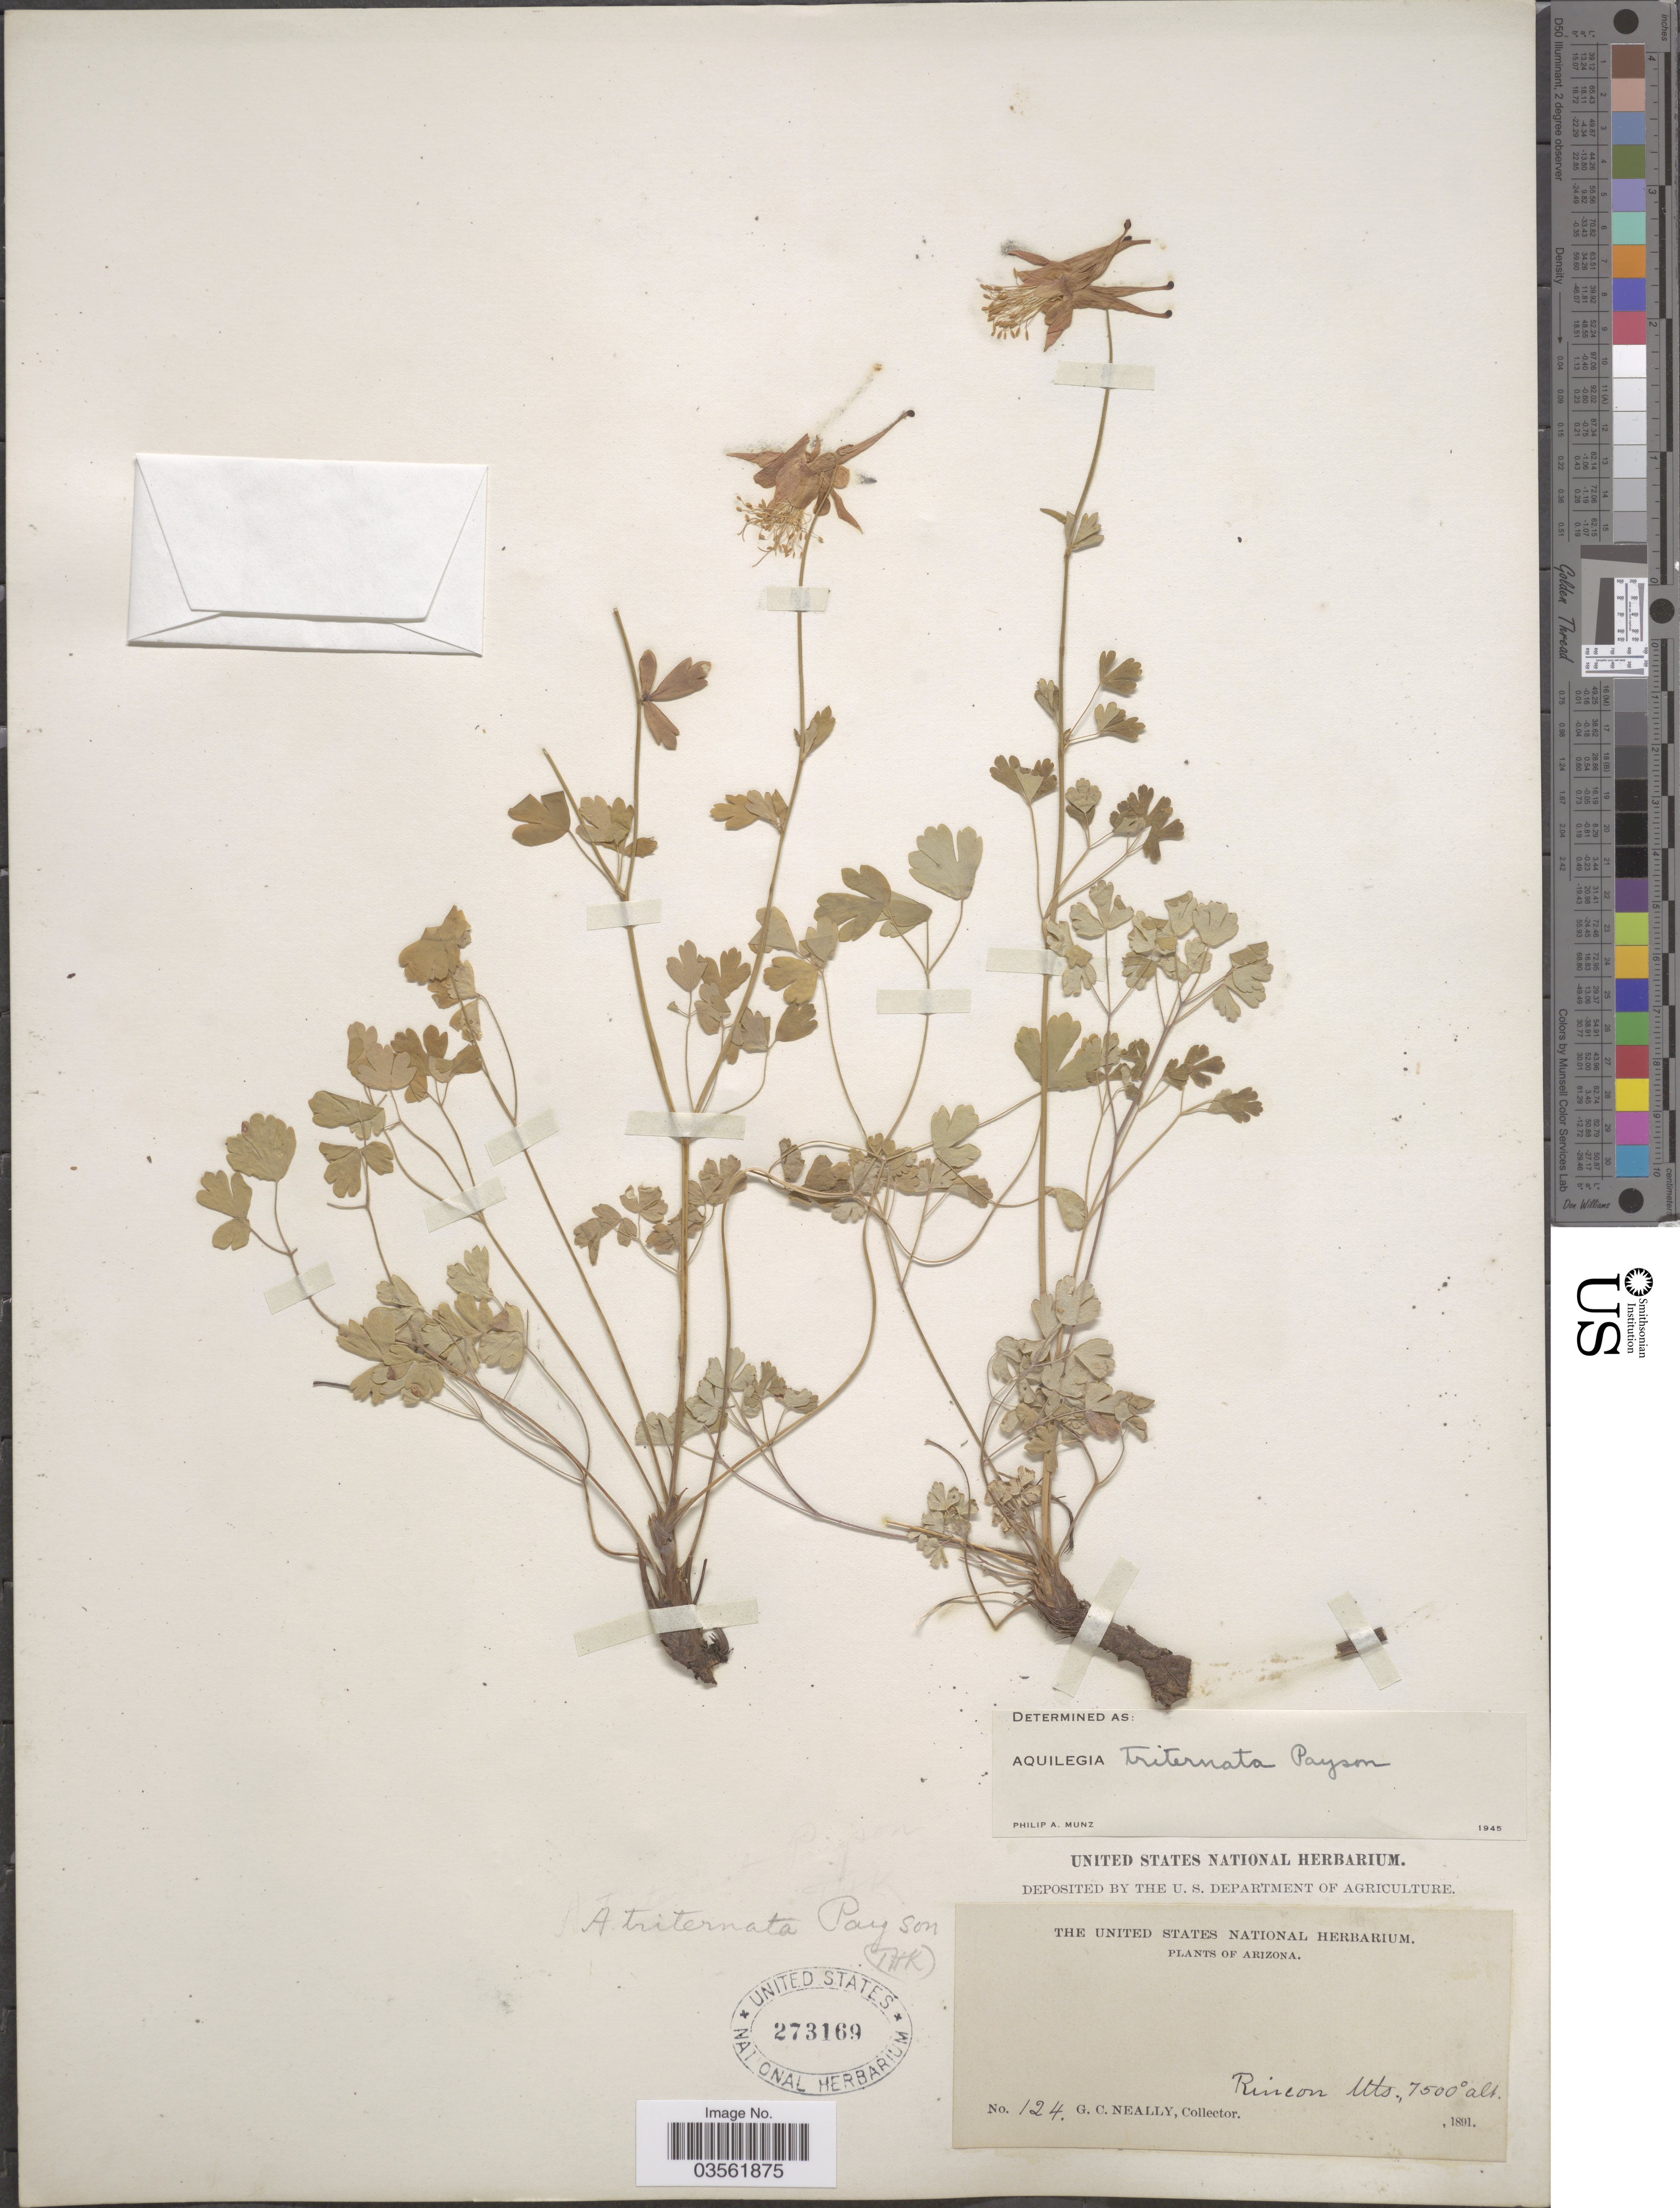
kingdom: Plantae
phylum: Tracheophyta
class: Magnoliopsida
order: Ranunculales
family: Ranunculaceae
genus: Aquilegia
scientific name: Aquilegia triternata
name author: Payson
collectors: G. Neally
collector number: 124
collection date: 1891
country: United States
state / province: Arizona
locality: Rincon Mts.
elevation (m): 2286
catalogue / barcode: US 273169